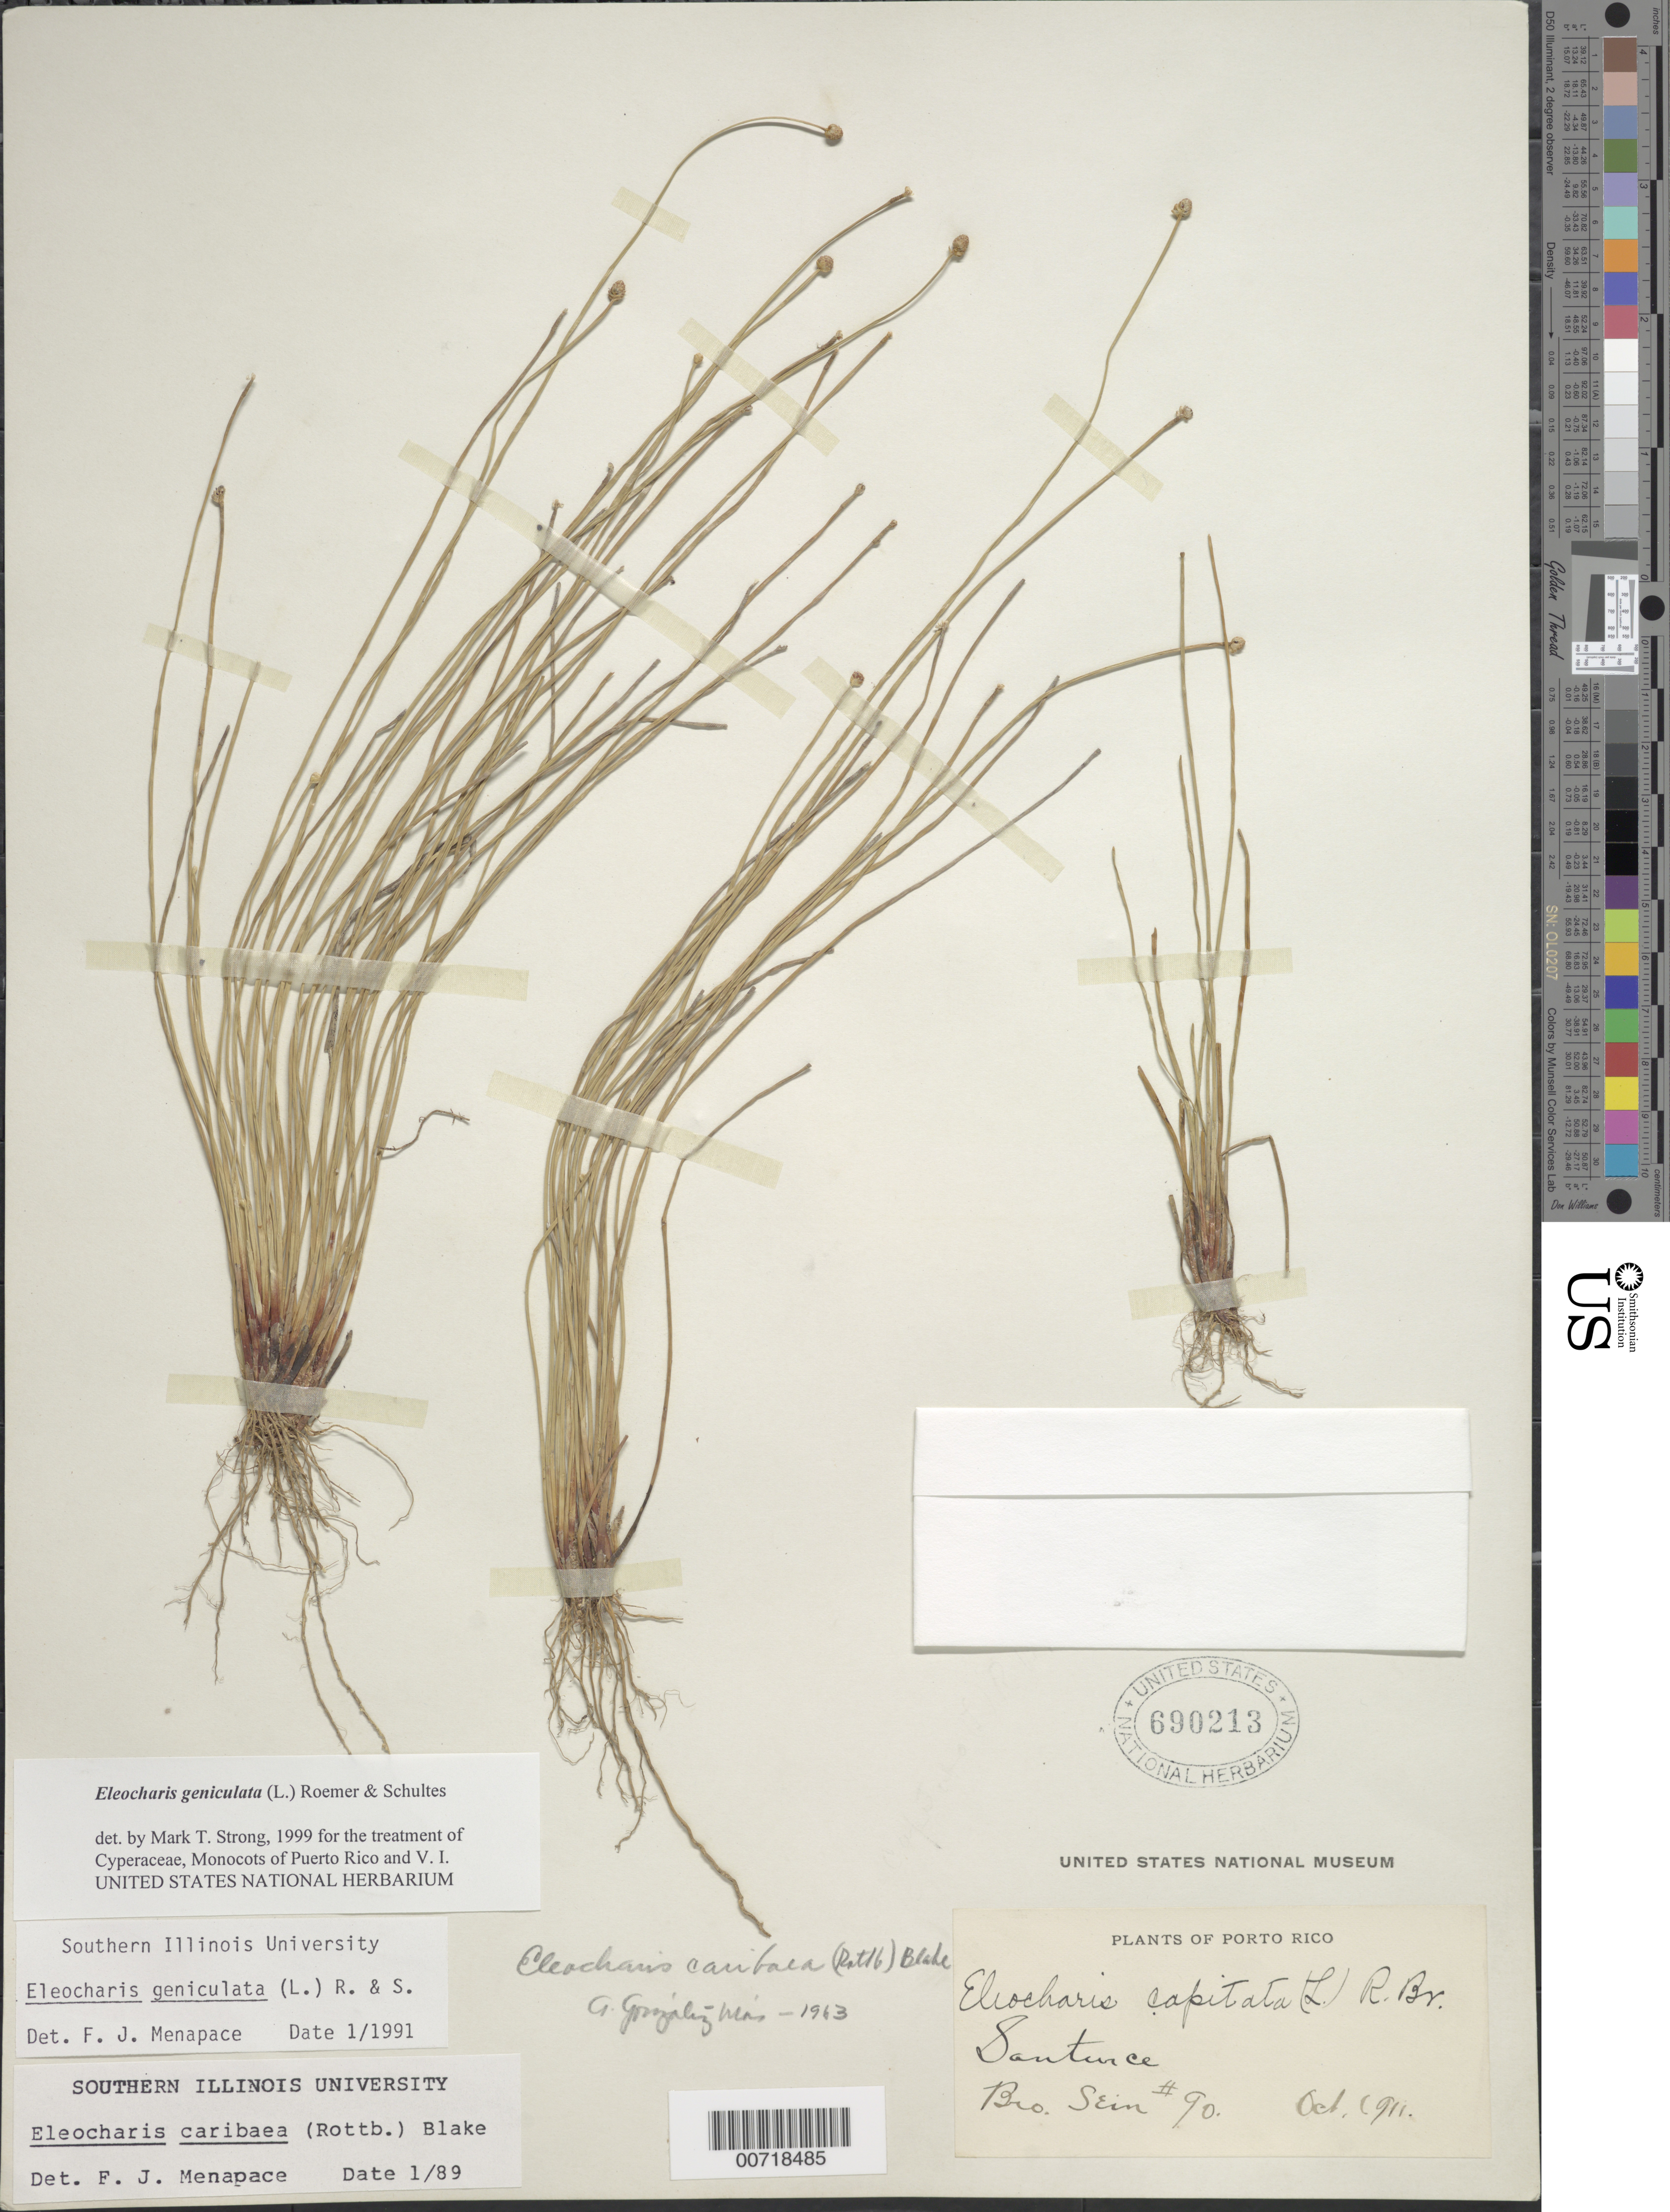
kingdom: Plantae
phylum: Tracheophyta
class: Liliopsida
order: Poales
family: Cyperaceae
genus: Eleocharis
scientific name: Eleocharis geniculata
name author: (L.) Roem. & Schult.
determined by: Strong, M. T., (US), Smithsonian Institution - National Museum of Natural History (UNITED STATES)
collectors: Sein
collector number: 90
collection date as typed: Oct 1911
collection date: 1911-10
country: Puerto Rico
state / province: San Juan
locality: Santurce.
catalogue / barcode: US 690213